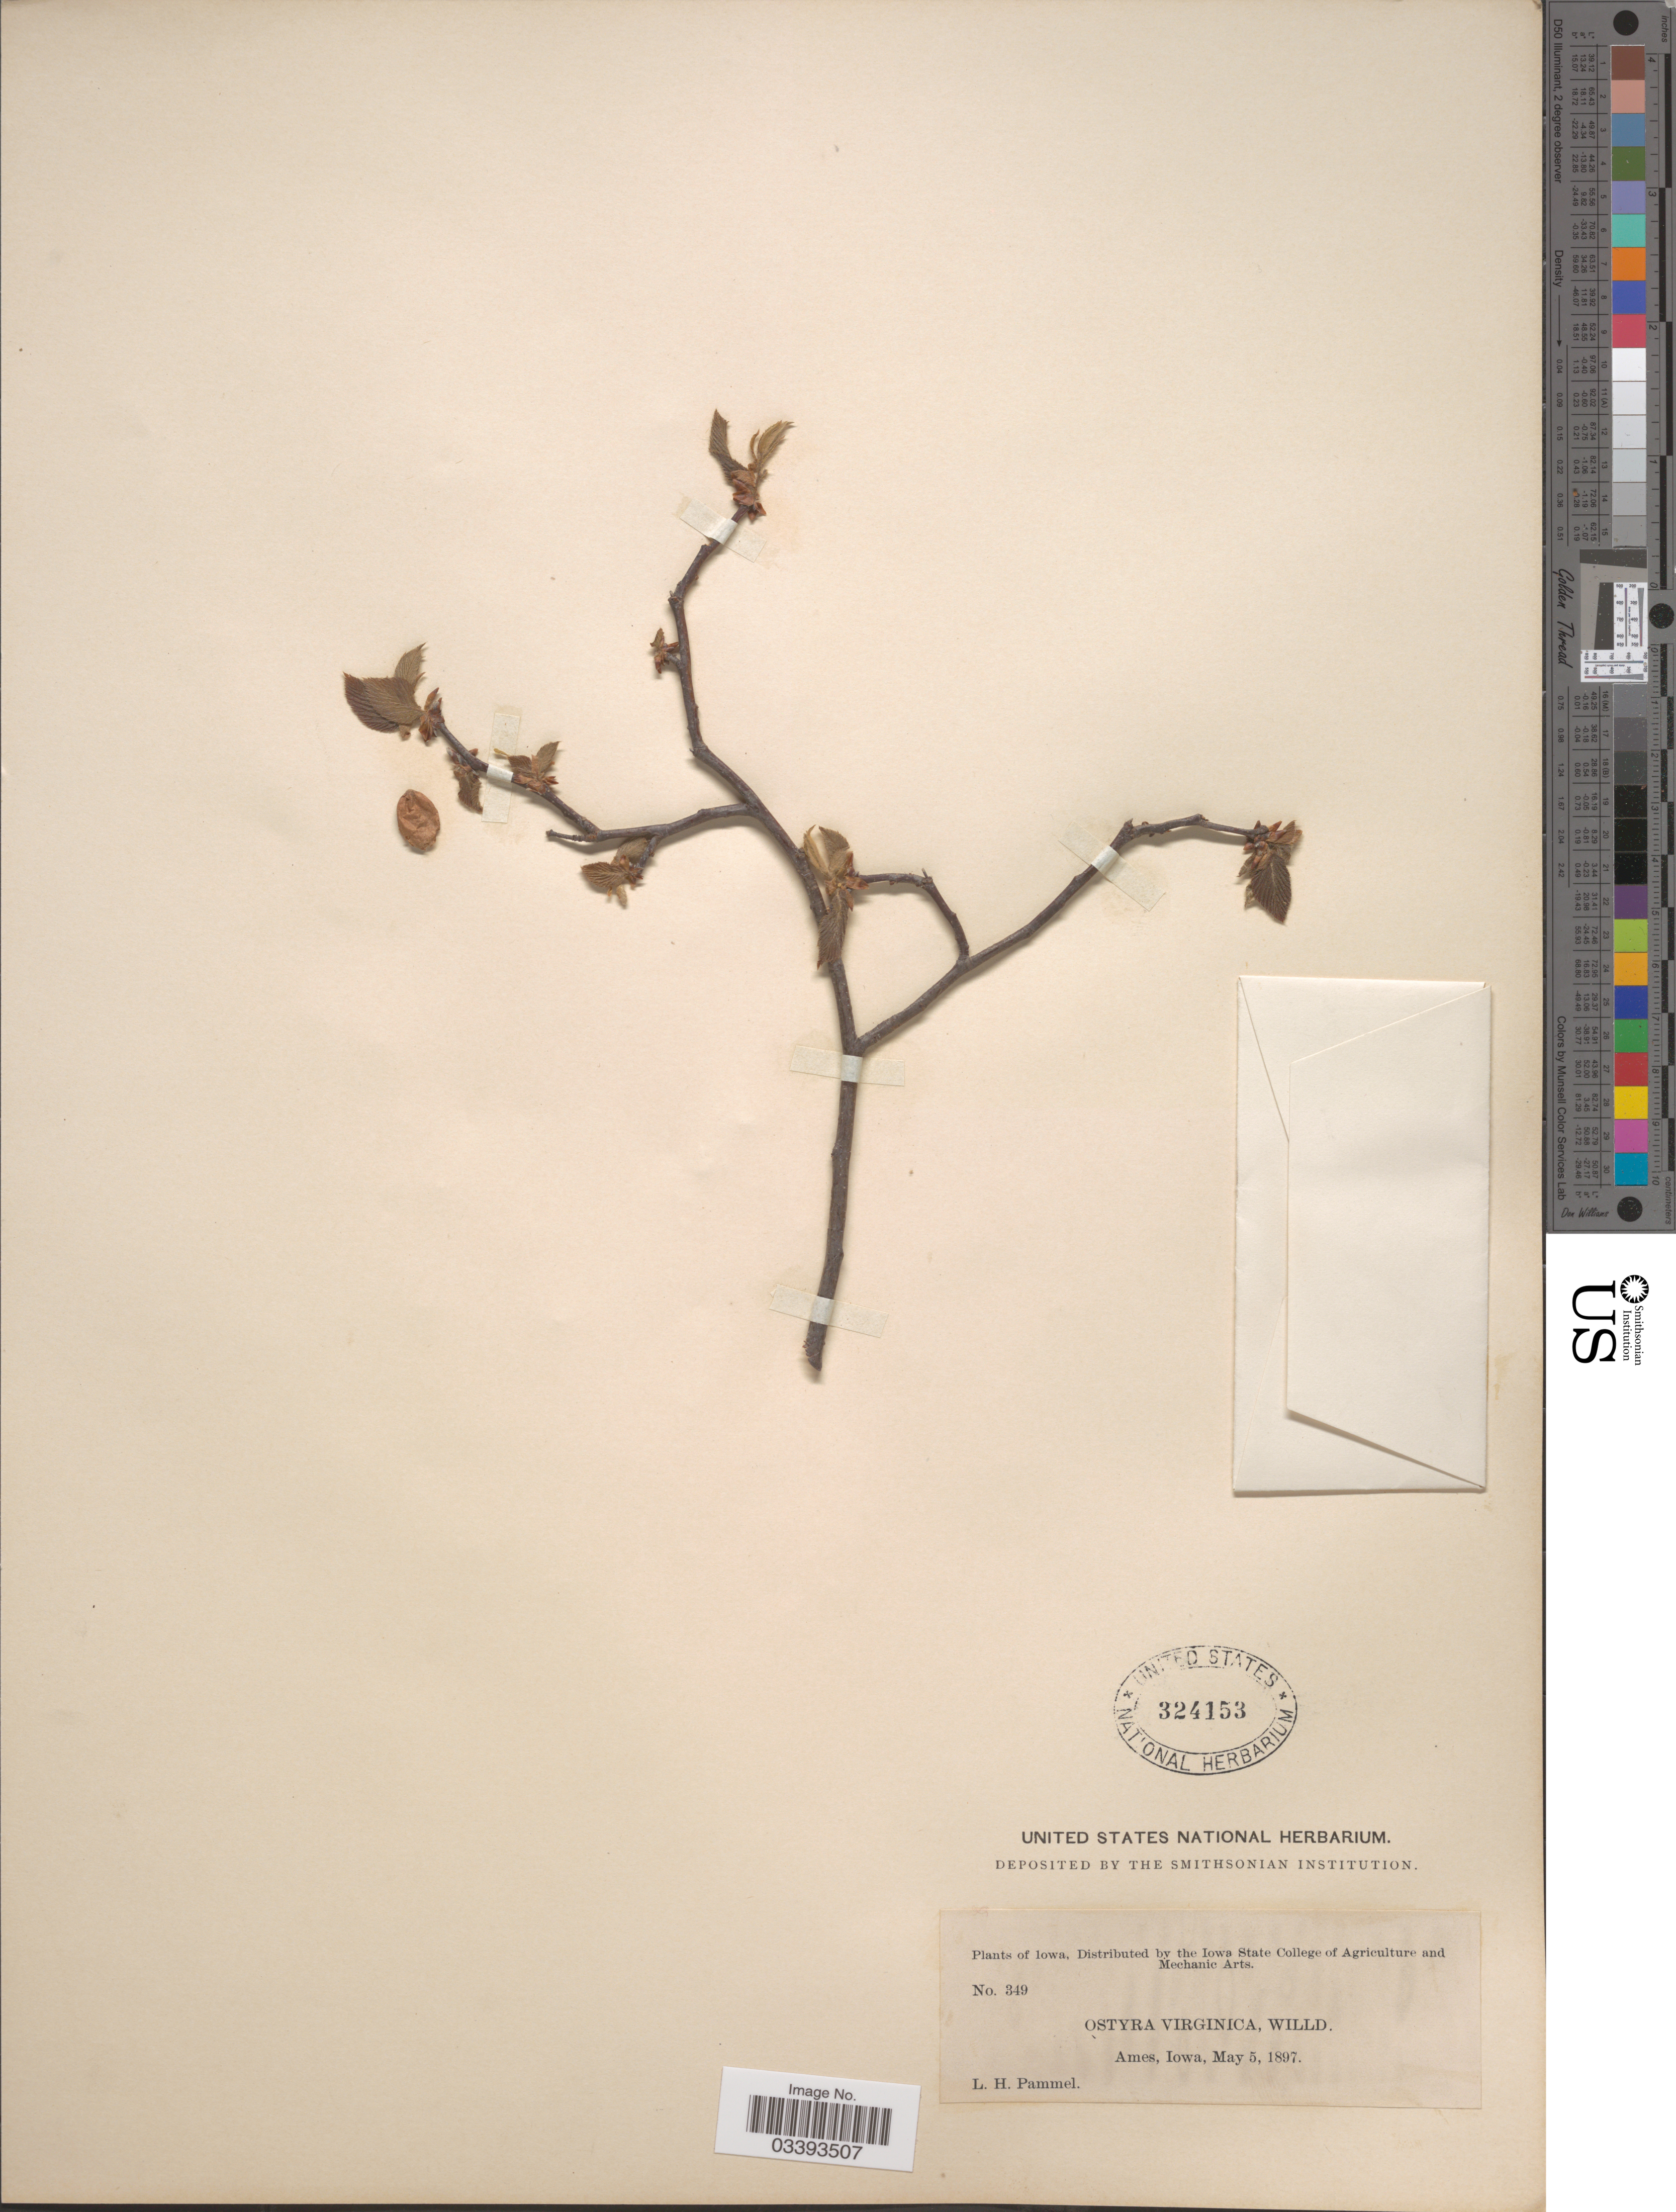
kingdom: Plantae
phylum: Tracheophyta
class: Magnoliopsida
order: Fagales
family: Betulaceae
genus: Ostrya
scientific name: Ostrya virginiana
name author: (Mill.) K. Koch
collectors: L. Pammel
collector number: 349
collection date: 1897-05-05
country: United States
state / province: Iowa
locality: Ames.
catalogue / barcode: US 324153